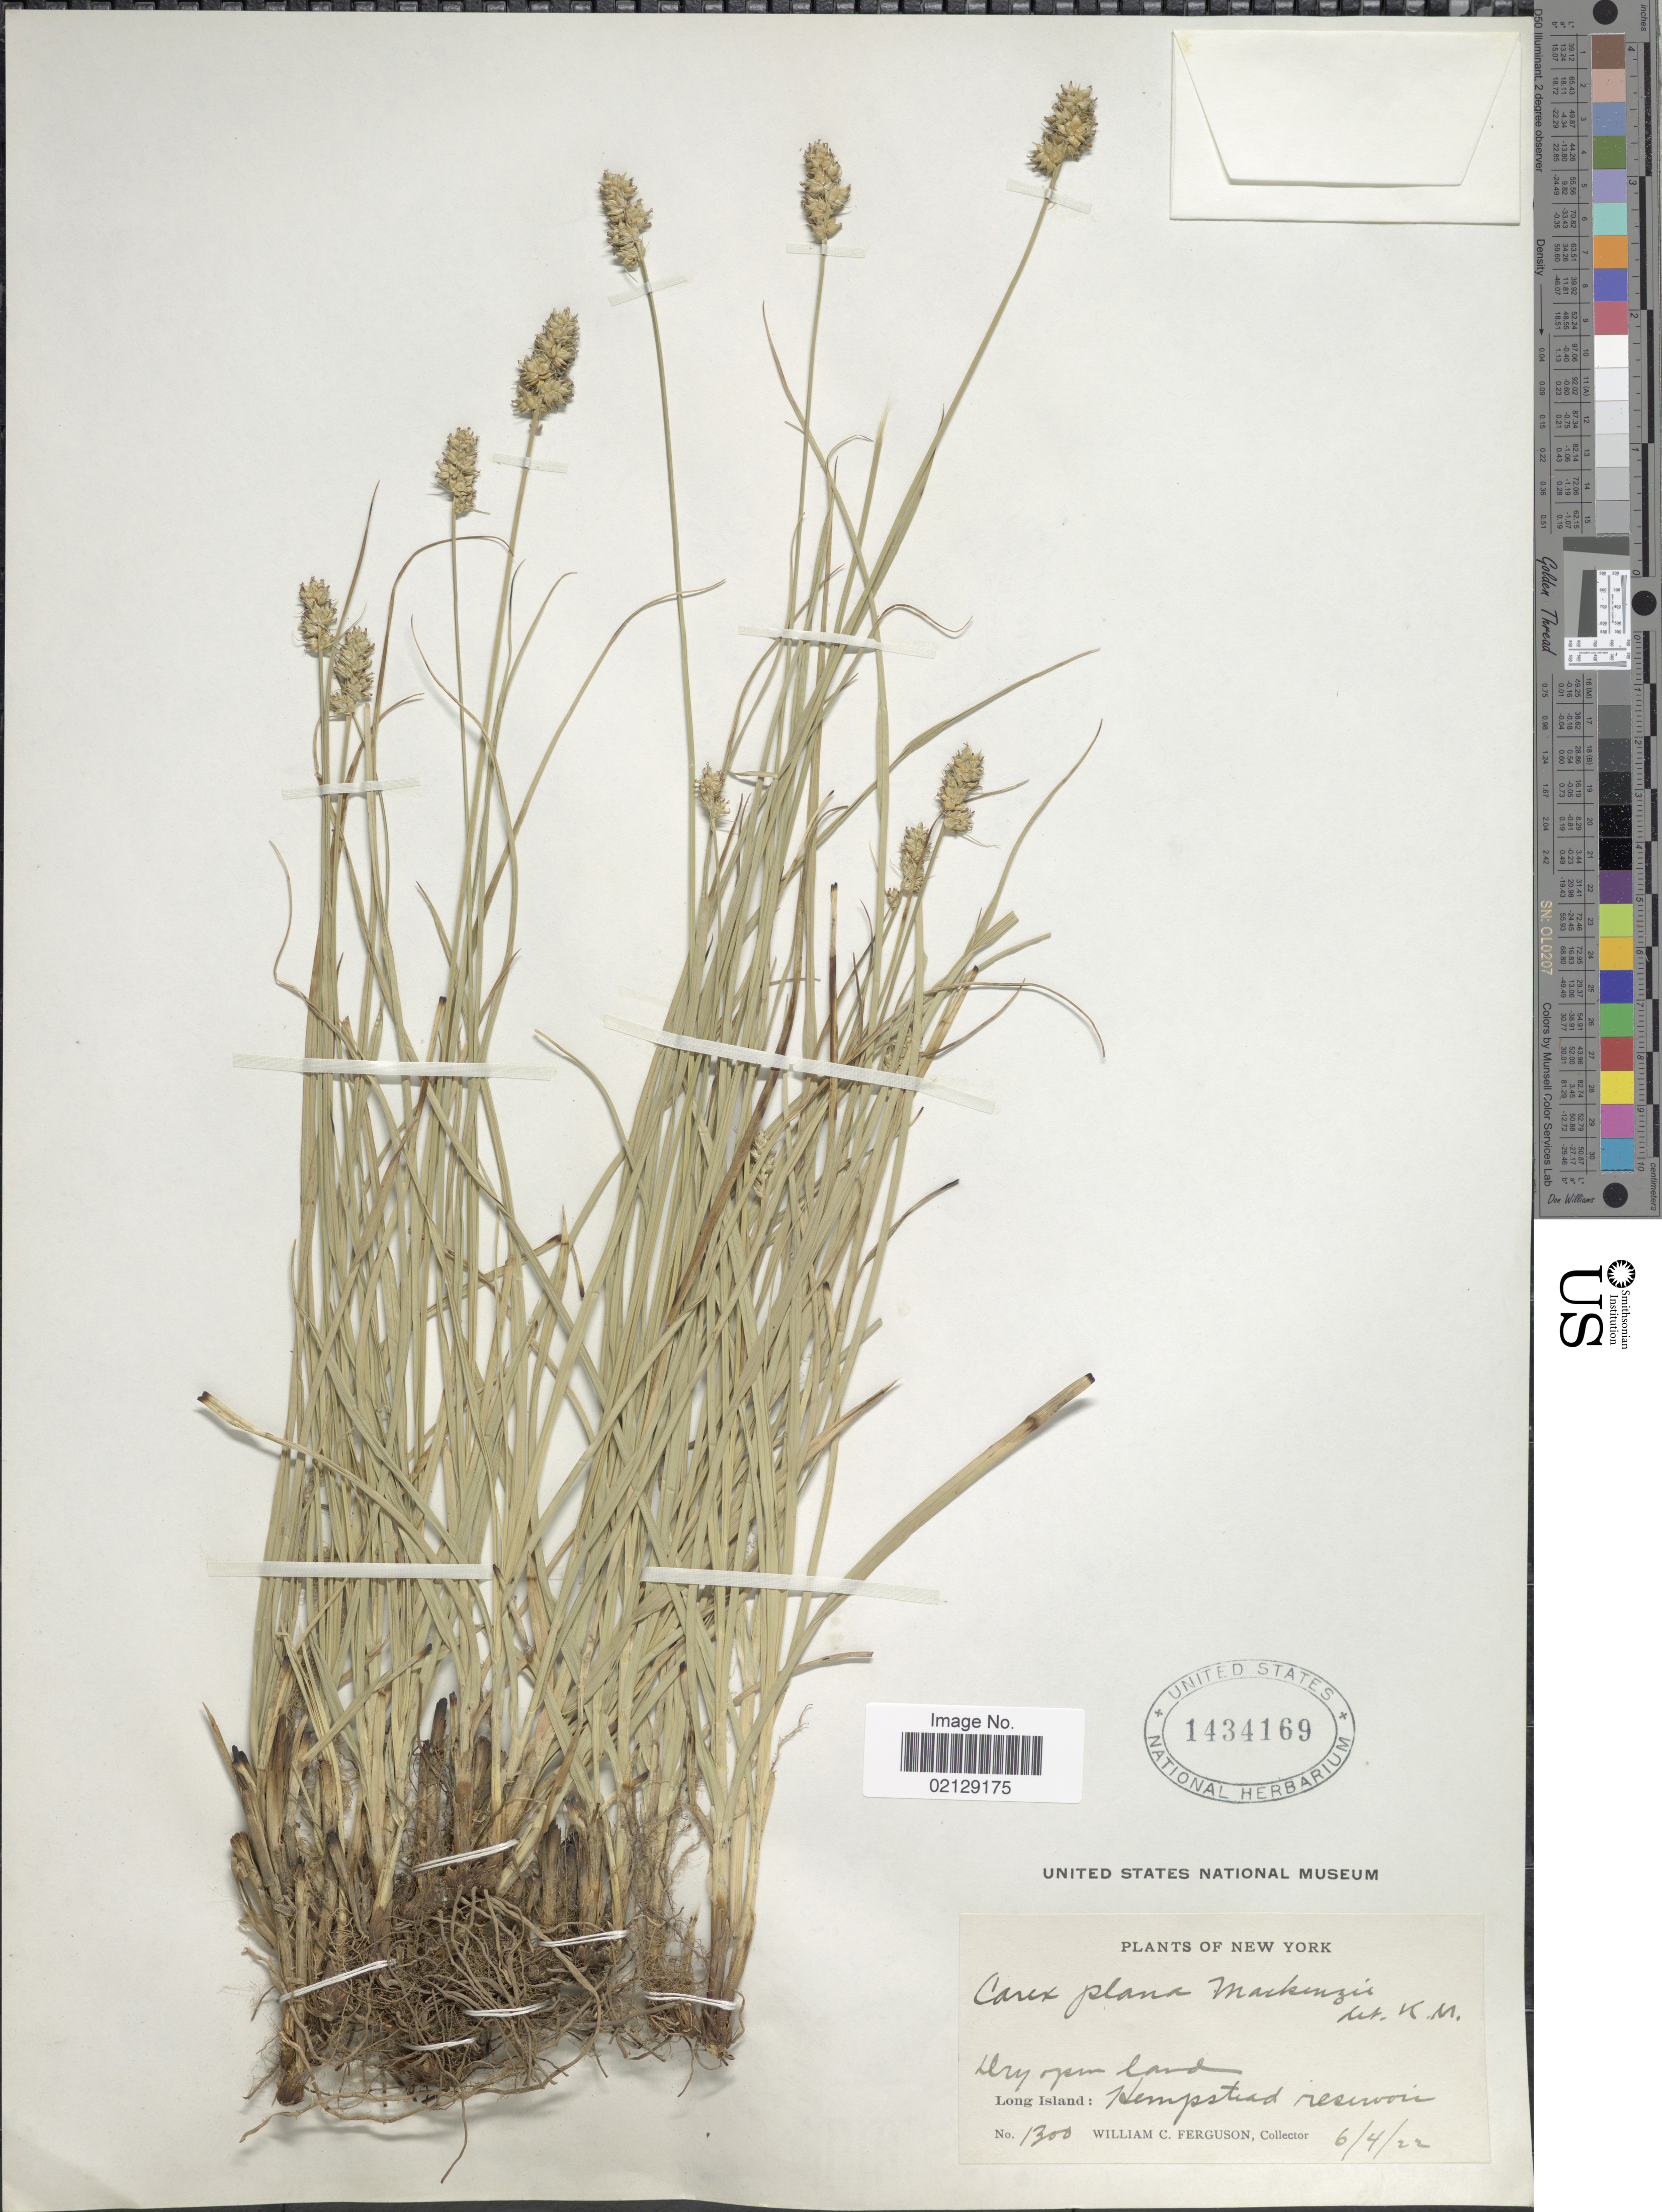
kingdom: Plantae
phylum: Tracheophyta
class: Liliopsida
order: Poales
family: Cyperaceae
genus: Carex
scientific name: Carex muehlenbergii var. enervis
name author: Boott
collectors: W. Ferguson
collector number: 1300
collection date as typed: Transcribed d/m/y: 4/6/22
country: United States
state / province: New York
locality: Long Island: Hempstead reservoir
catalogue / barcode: US 1434169